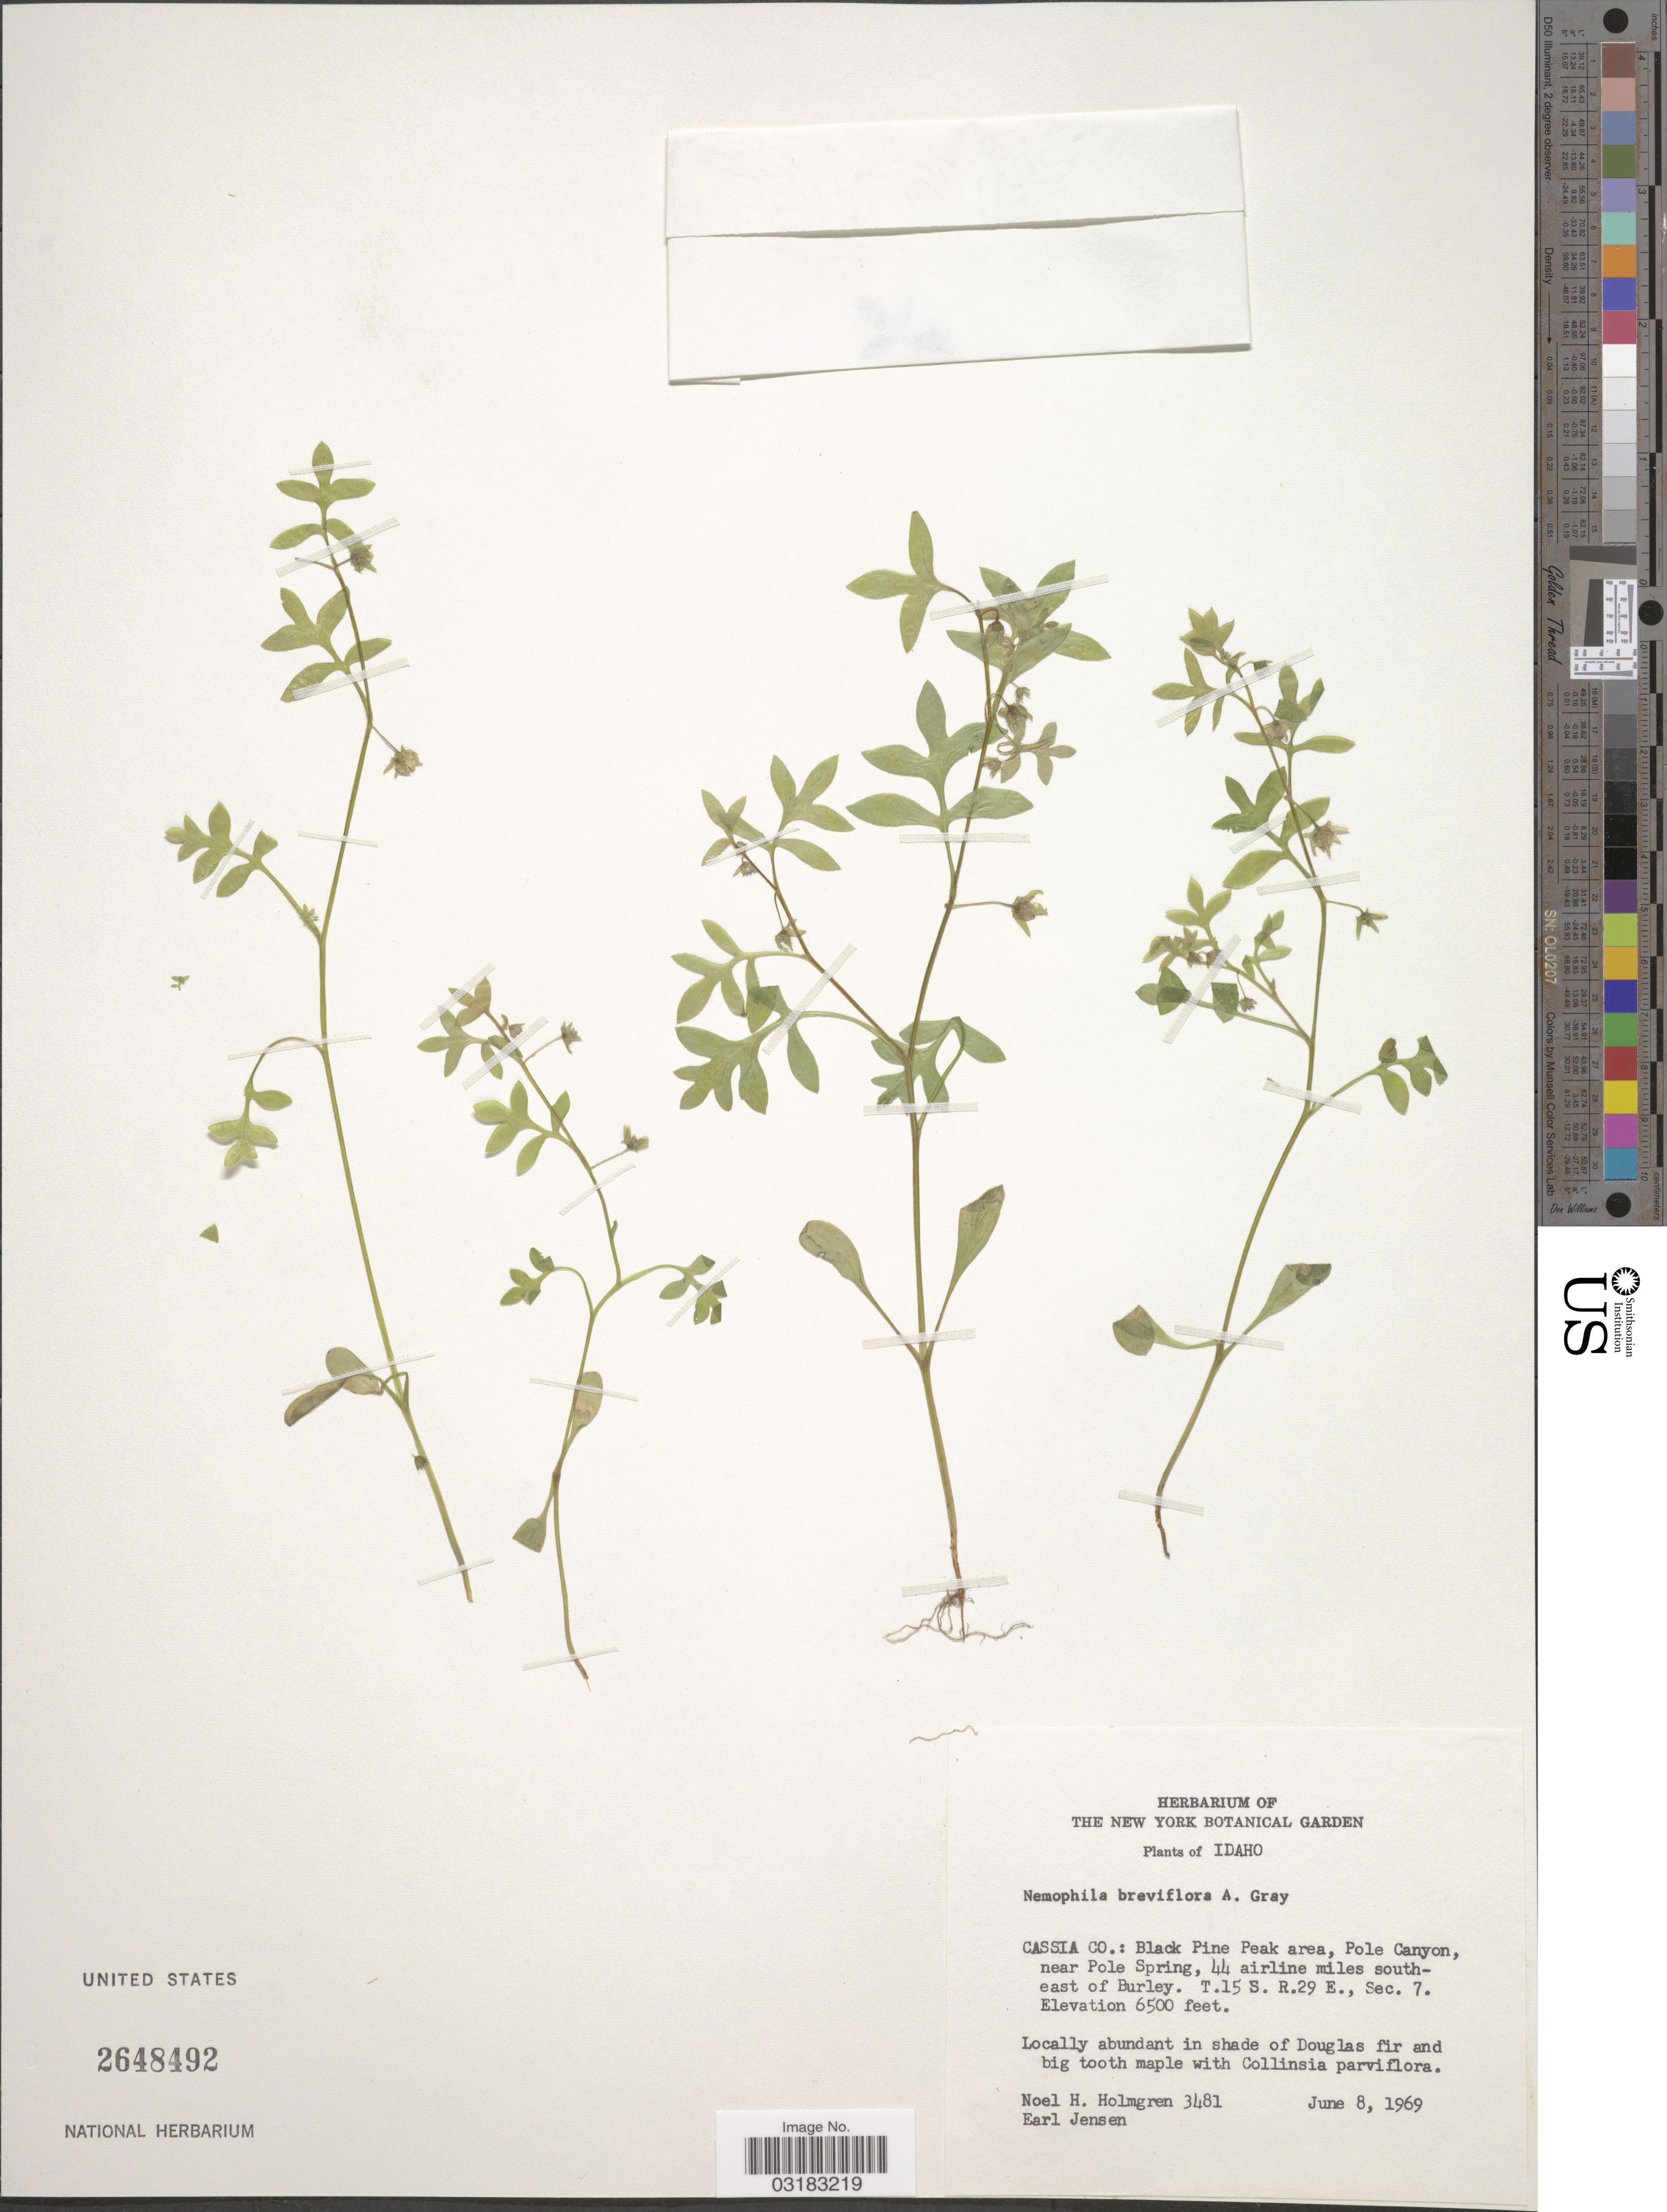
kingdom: Plantae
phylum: Tracheophyta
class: Magnoliopsida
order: Boraginales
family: Hydrophyllaceae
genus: Nemophila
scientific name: Nemophila breviflora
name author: A. Gray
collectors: N. H. Holmgren & E. Jensen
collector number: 3481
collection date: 1969-06-08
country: United States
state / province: Idaho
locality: Cassia Co.: Black Pine area, Pole Canyon, near Pole Spring, 44 airline miles south-east of Burley. T. 15 S. R. 29 E., Sec. 7.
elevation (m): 1981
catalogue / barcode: US 2648492